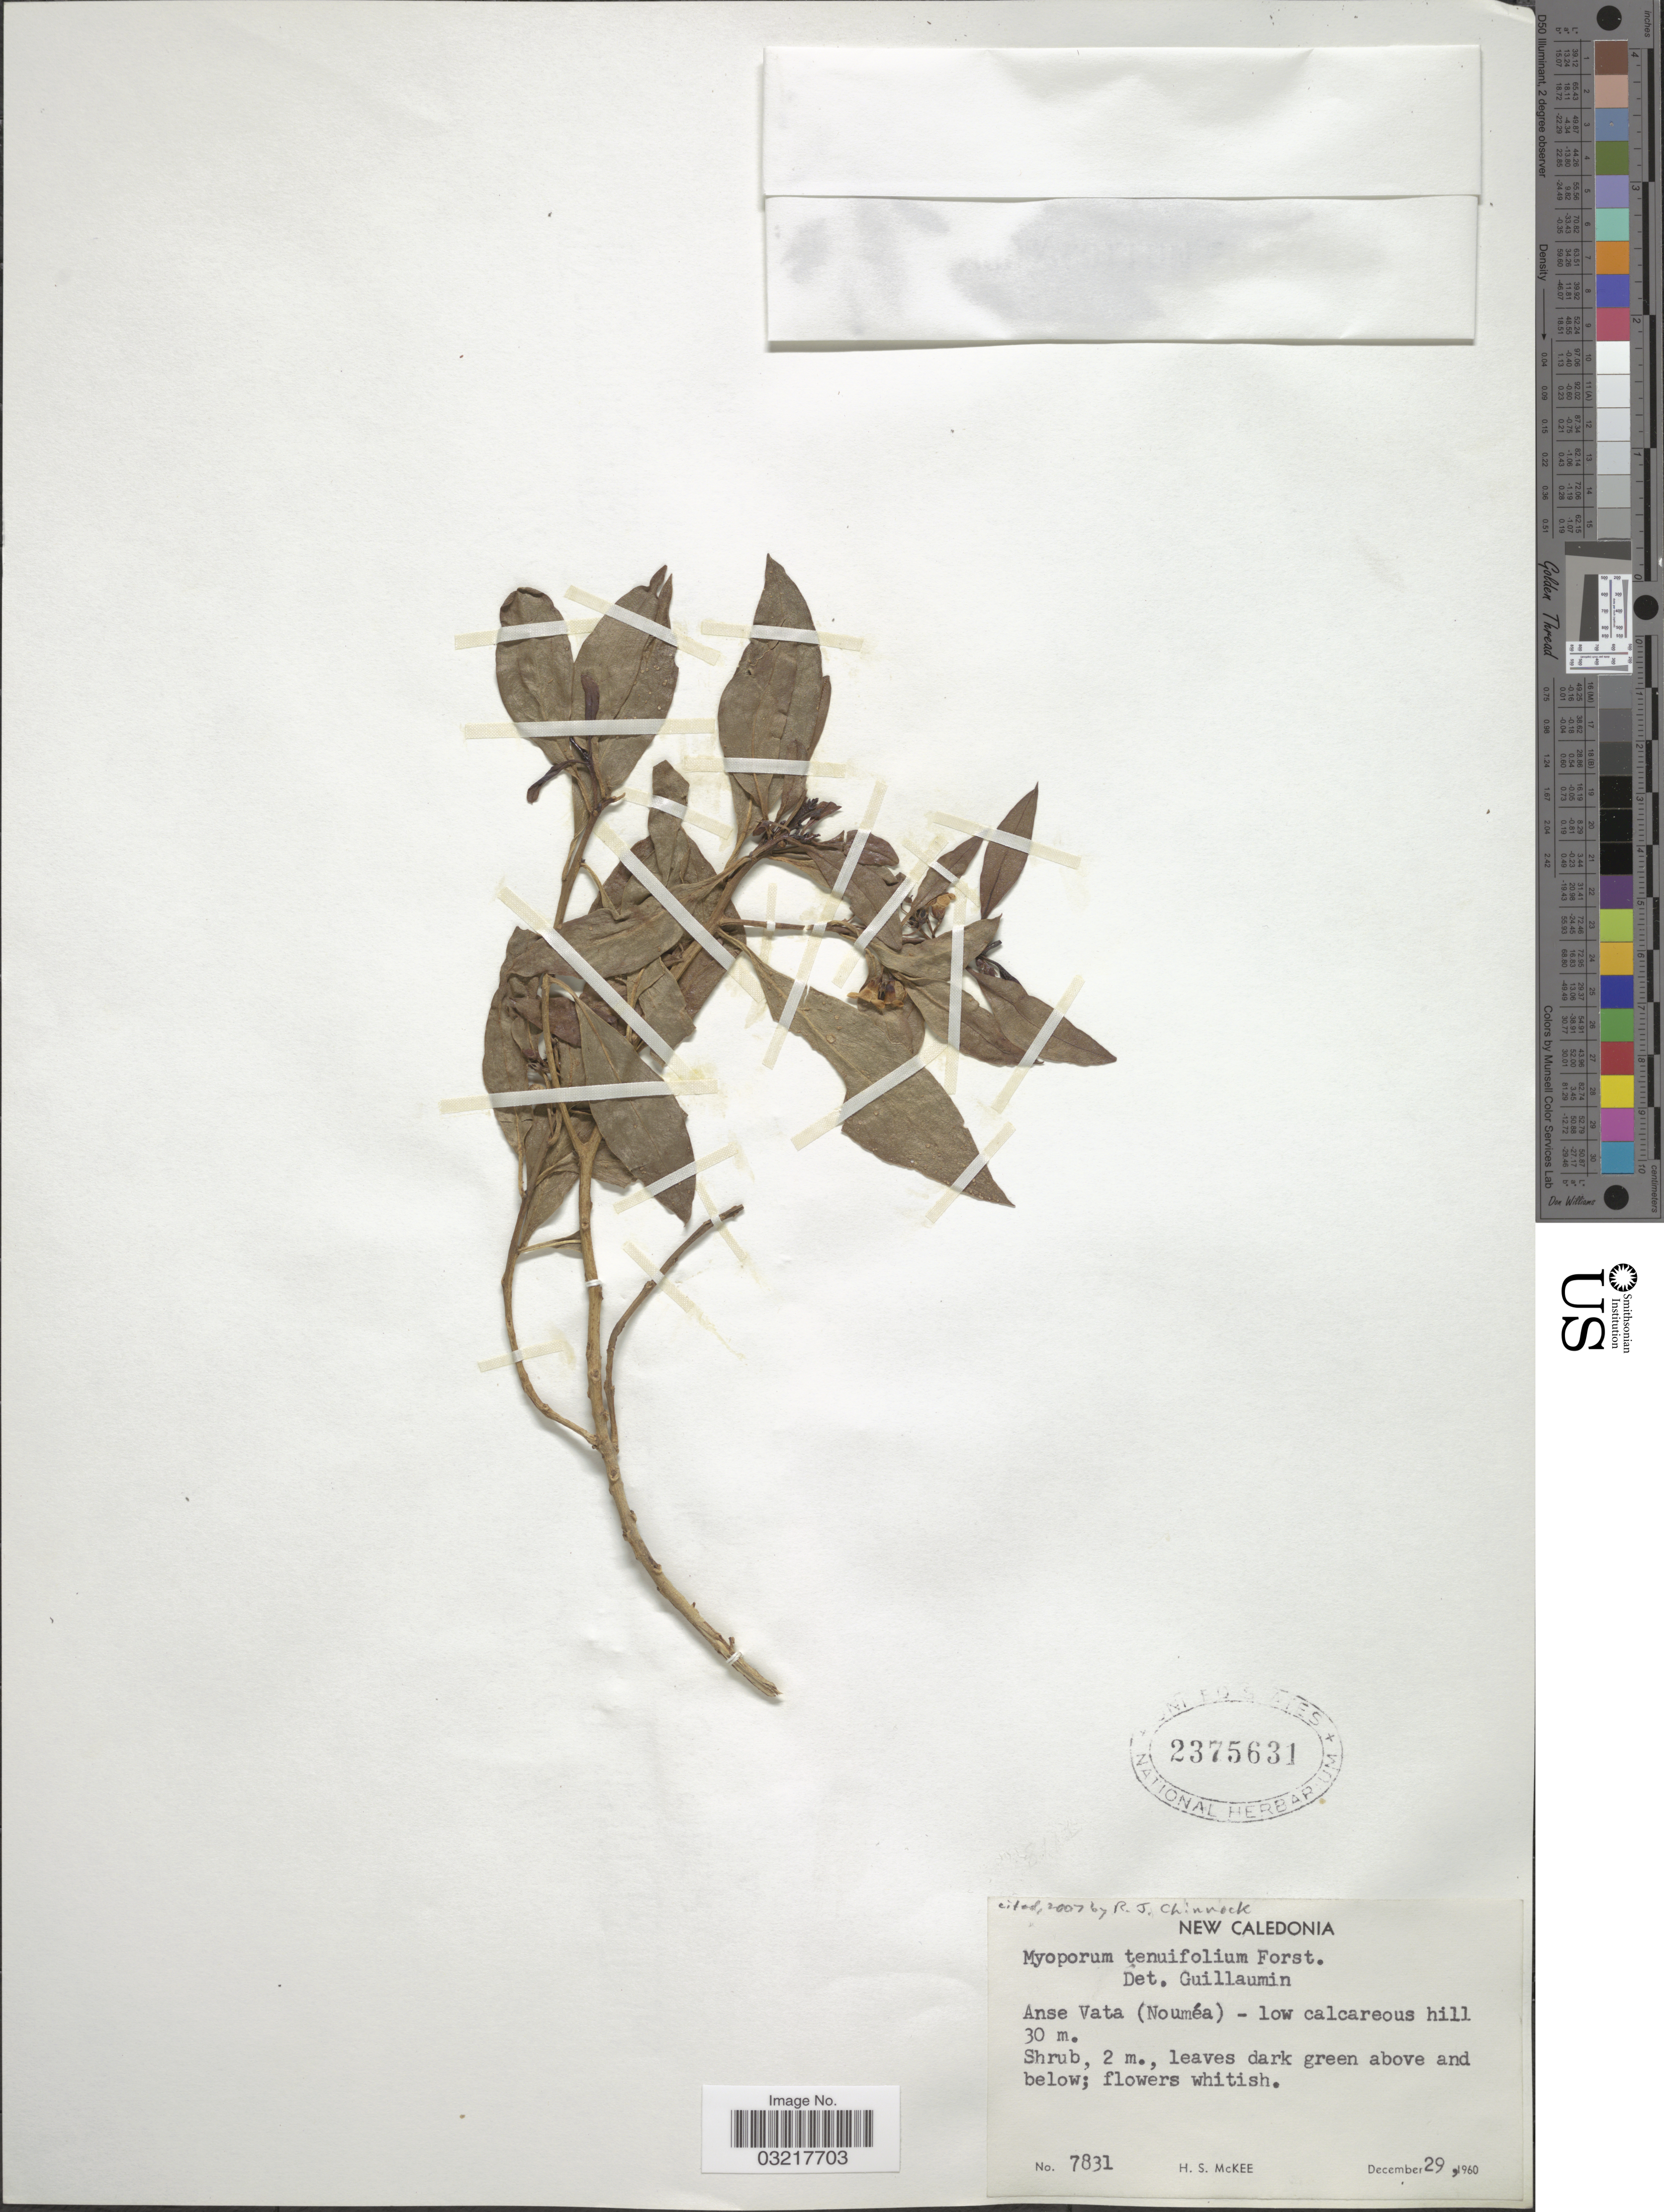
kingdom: Plantae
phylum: Tracheophyta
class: Magnoliopsida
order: Lamiales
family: Scrophulariaceae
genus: Myoporum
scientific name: Myoporum tenuifolium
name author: G. Forst.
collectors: H. S. McKee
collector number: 7831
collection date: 1960-12-29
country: New Caledonia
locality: Anse Vata (Nouméa).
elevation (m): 30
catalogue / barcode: US 2375631